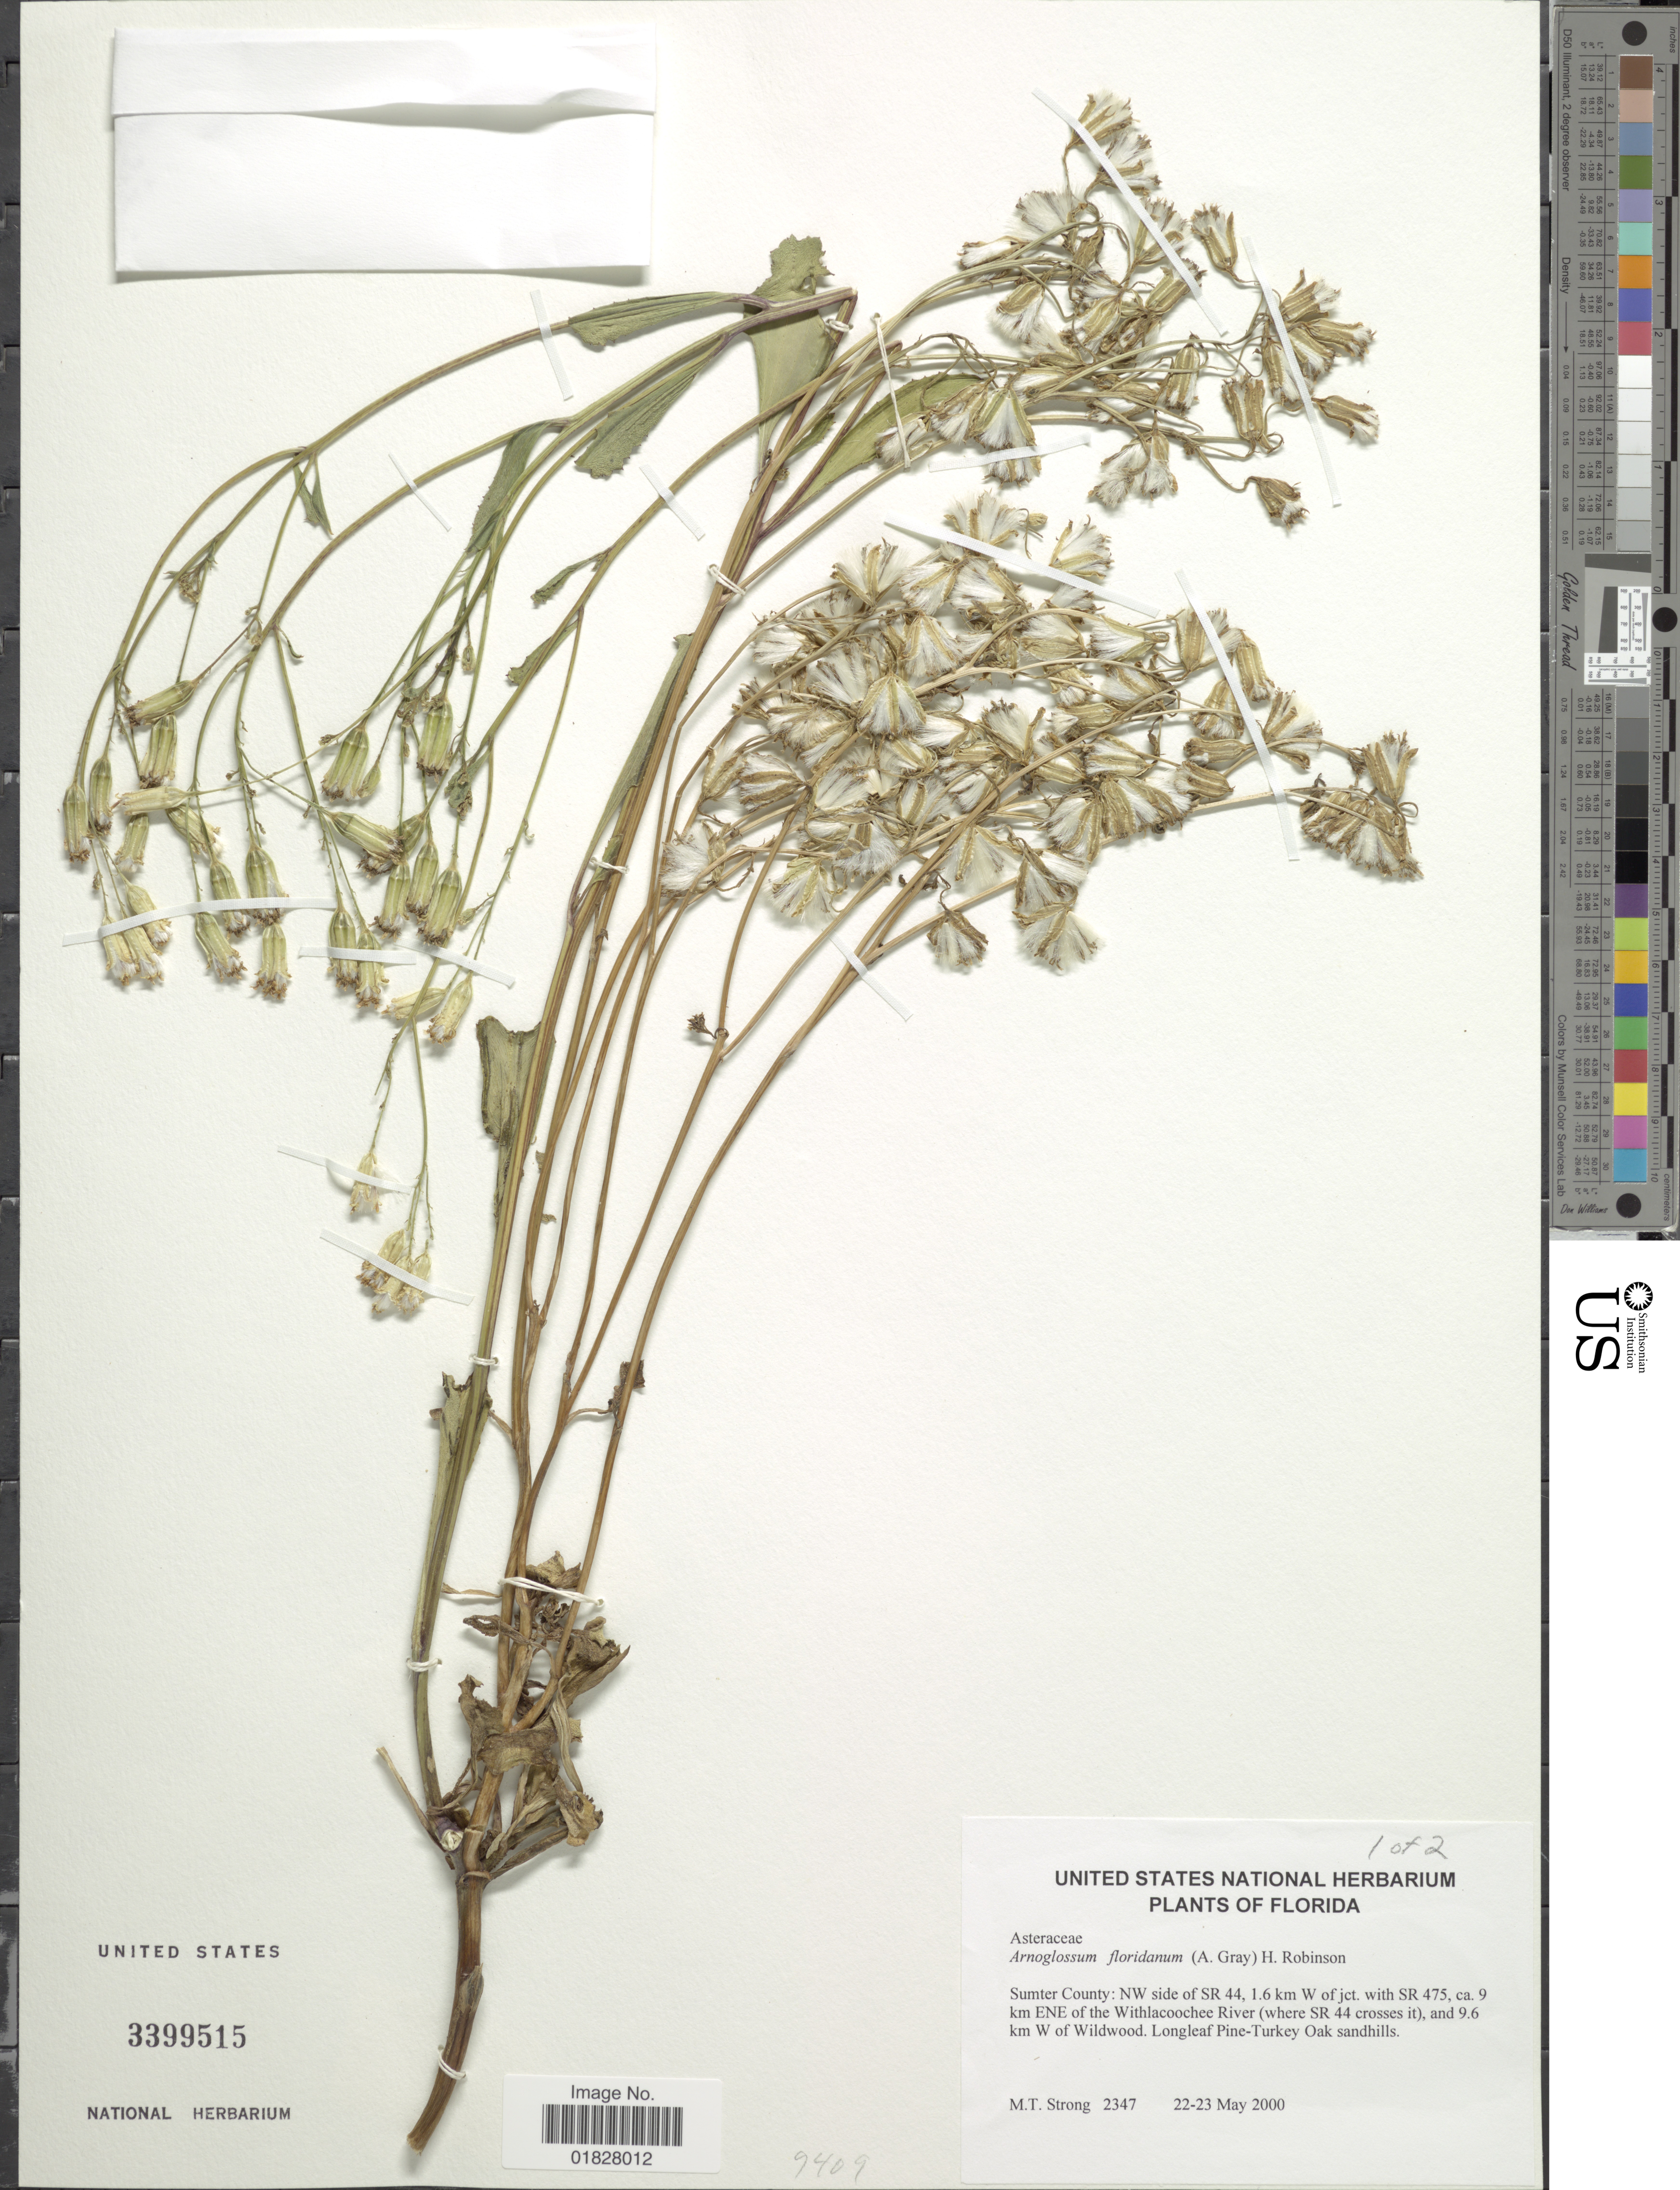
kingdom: Plantae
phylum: Tracheophyta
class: Magnoliopsida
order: Asterales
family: Asteraceae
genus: Arnoglossum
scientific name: Arnoglossum floridanum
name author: (A. Gray) H. Rob.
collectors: M. T. Strong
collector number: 2347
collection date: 2000-05-22/2000-05-23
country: United States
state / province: Florida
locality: Sumter County: NW side of SR 44, 1.6 km W of jct. with SR 475, 9 km ENE of the Withlacoochee River (where SR 44 crosses it), and 9.6 km W of Wildwood. Longleaf Pine-Turkey Oak sandhills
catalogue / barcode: US 3399515